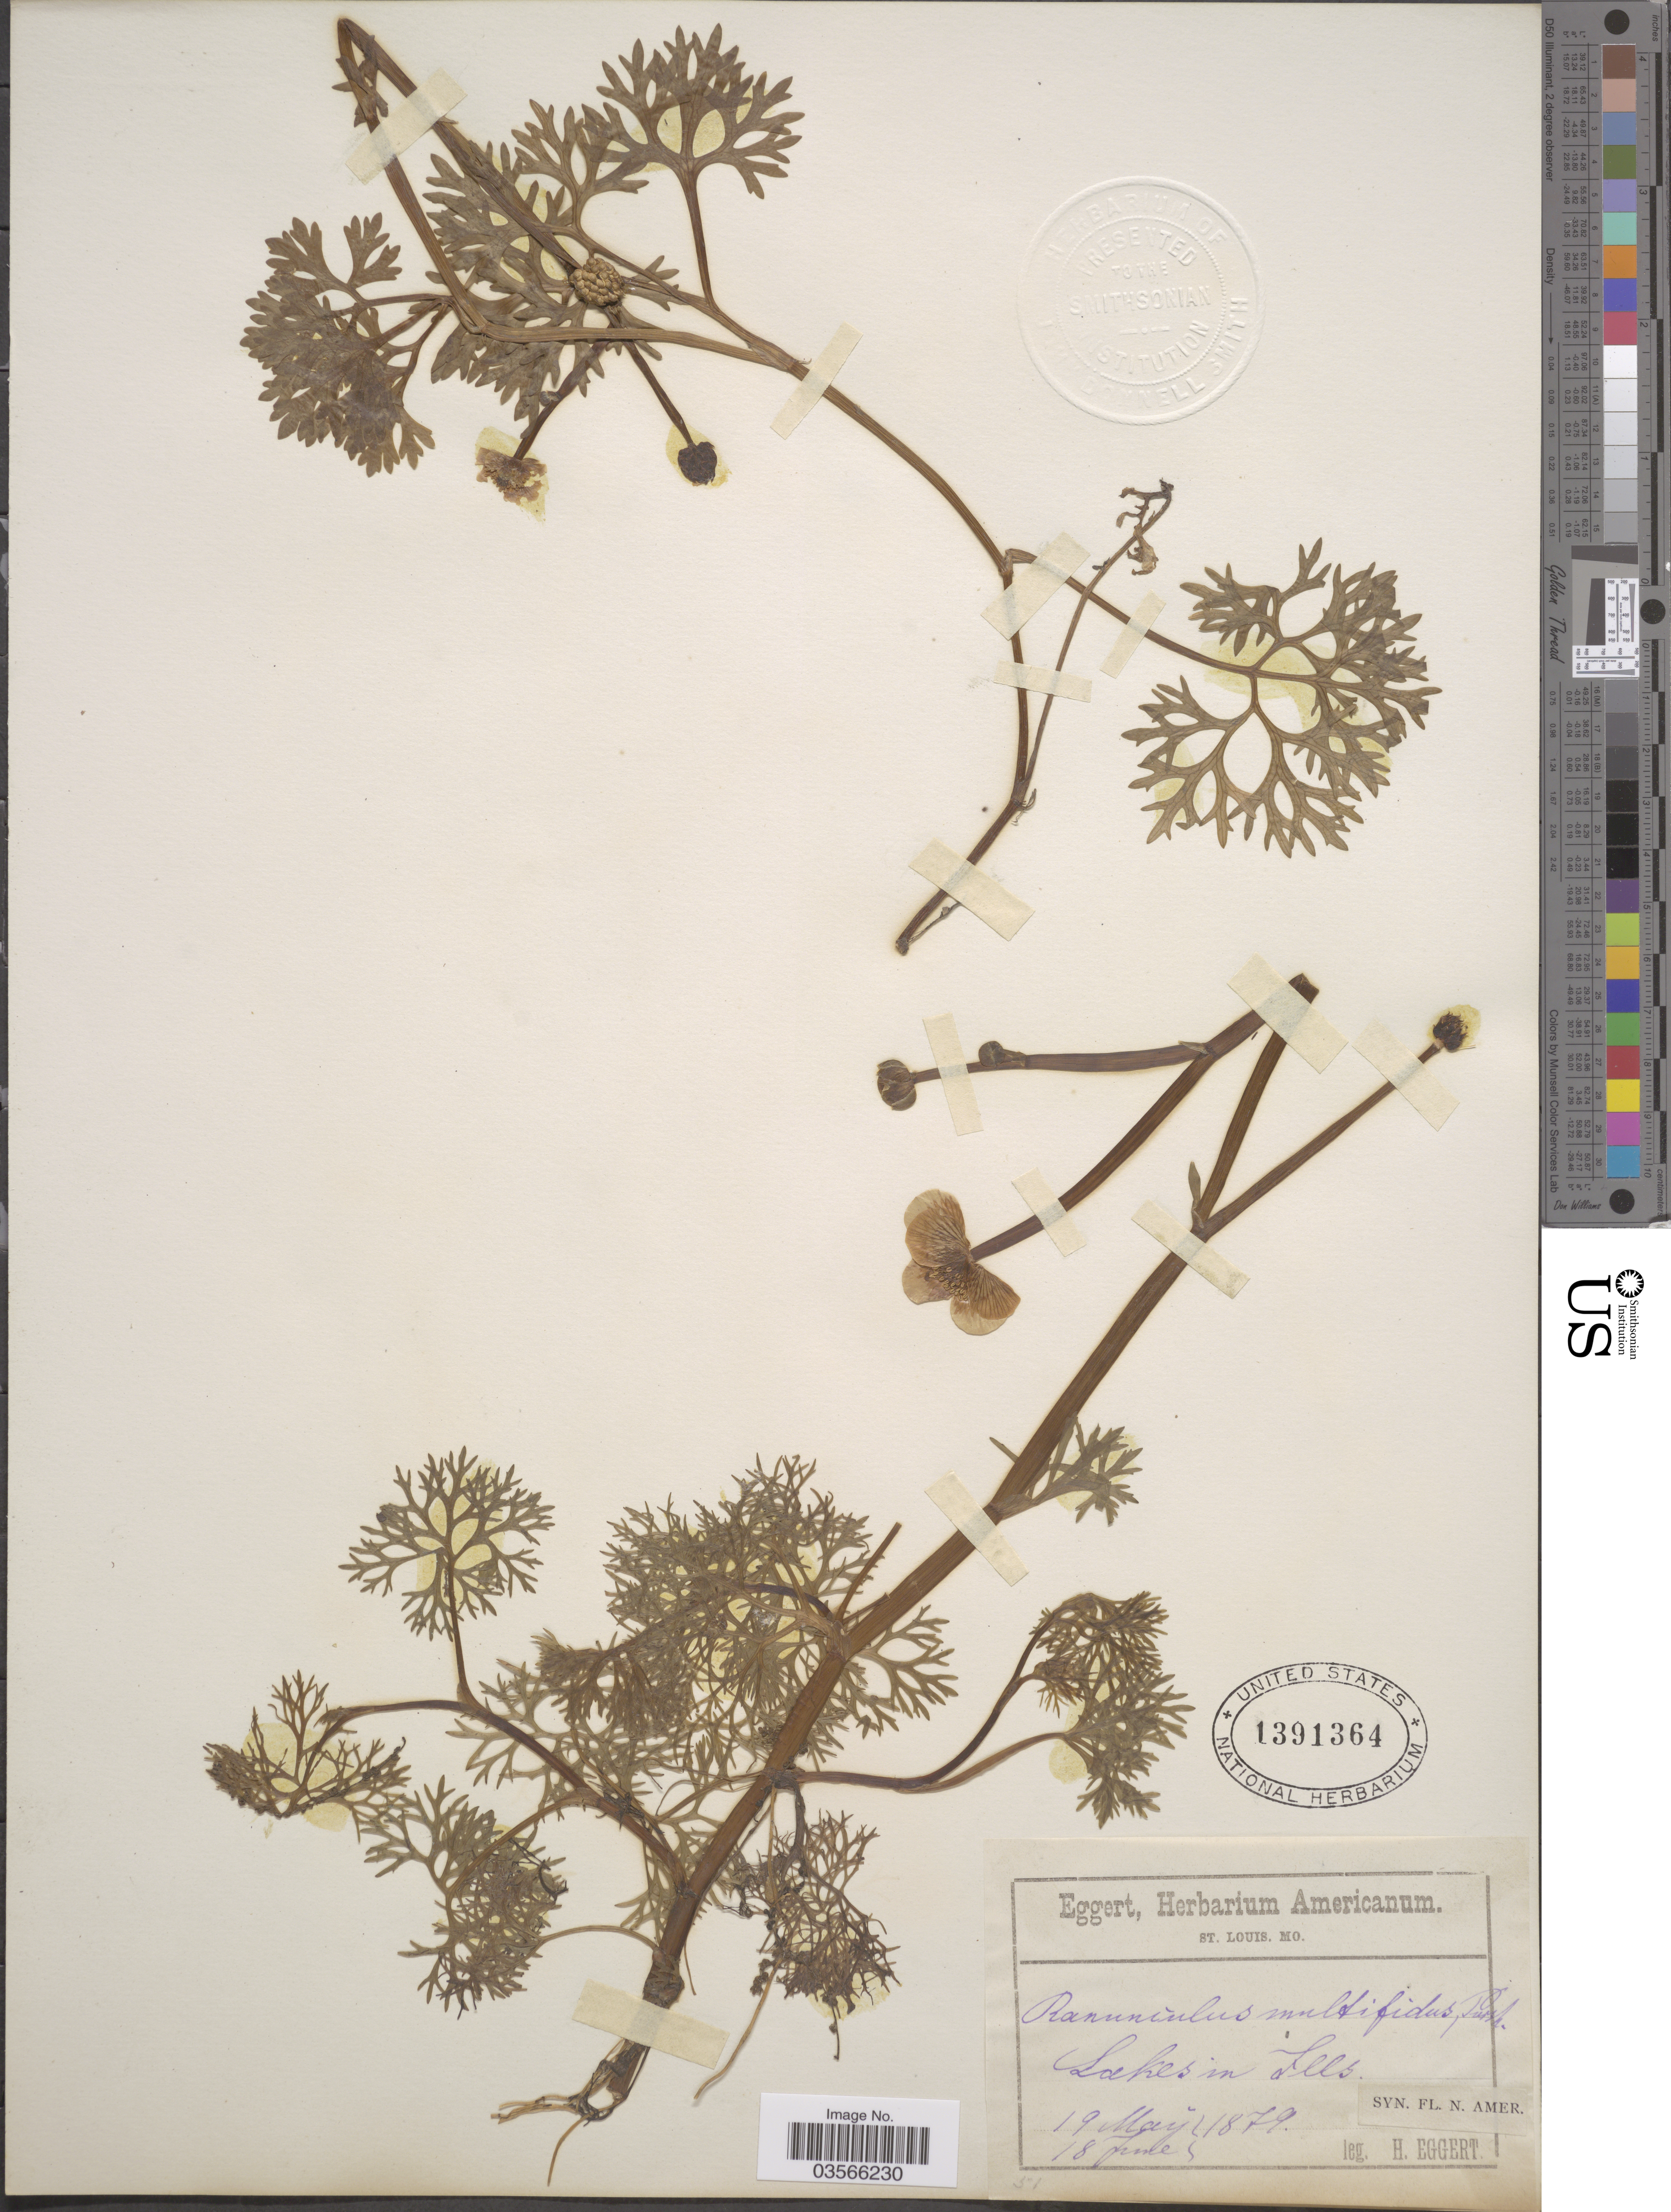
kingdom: Plantae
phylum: Tracheophyta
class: Magnoliopsida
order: Ranunculales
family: Ranunculaceae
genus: Ranunculus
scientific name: Ranunculus flabellaris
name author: Raf.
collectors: H. Eggert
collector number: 51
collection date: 1879-05-19/1879-06-18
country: United States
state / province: Illinois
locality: Lakes.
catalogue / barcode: US 1391364